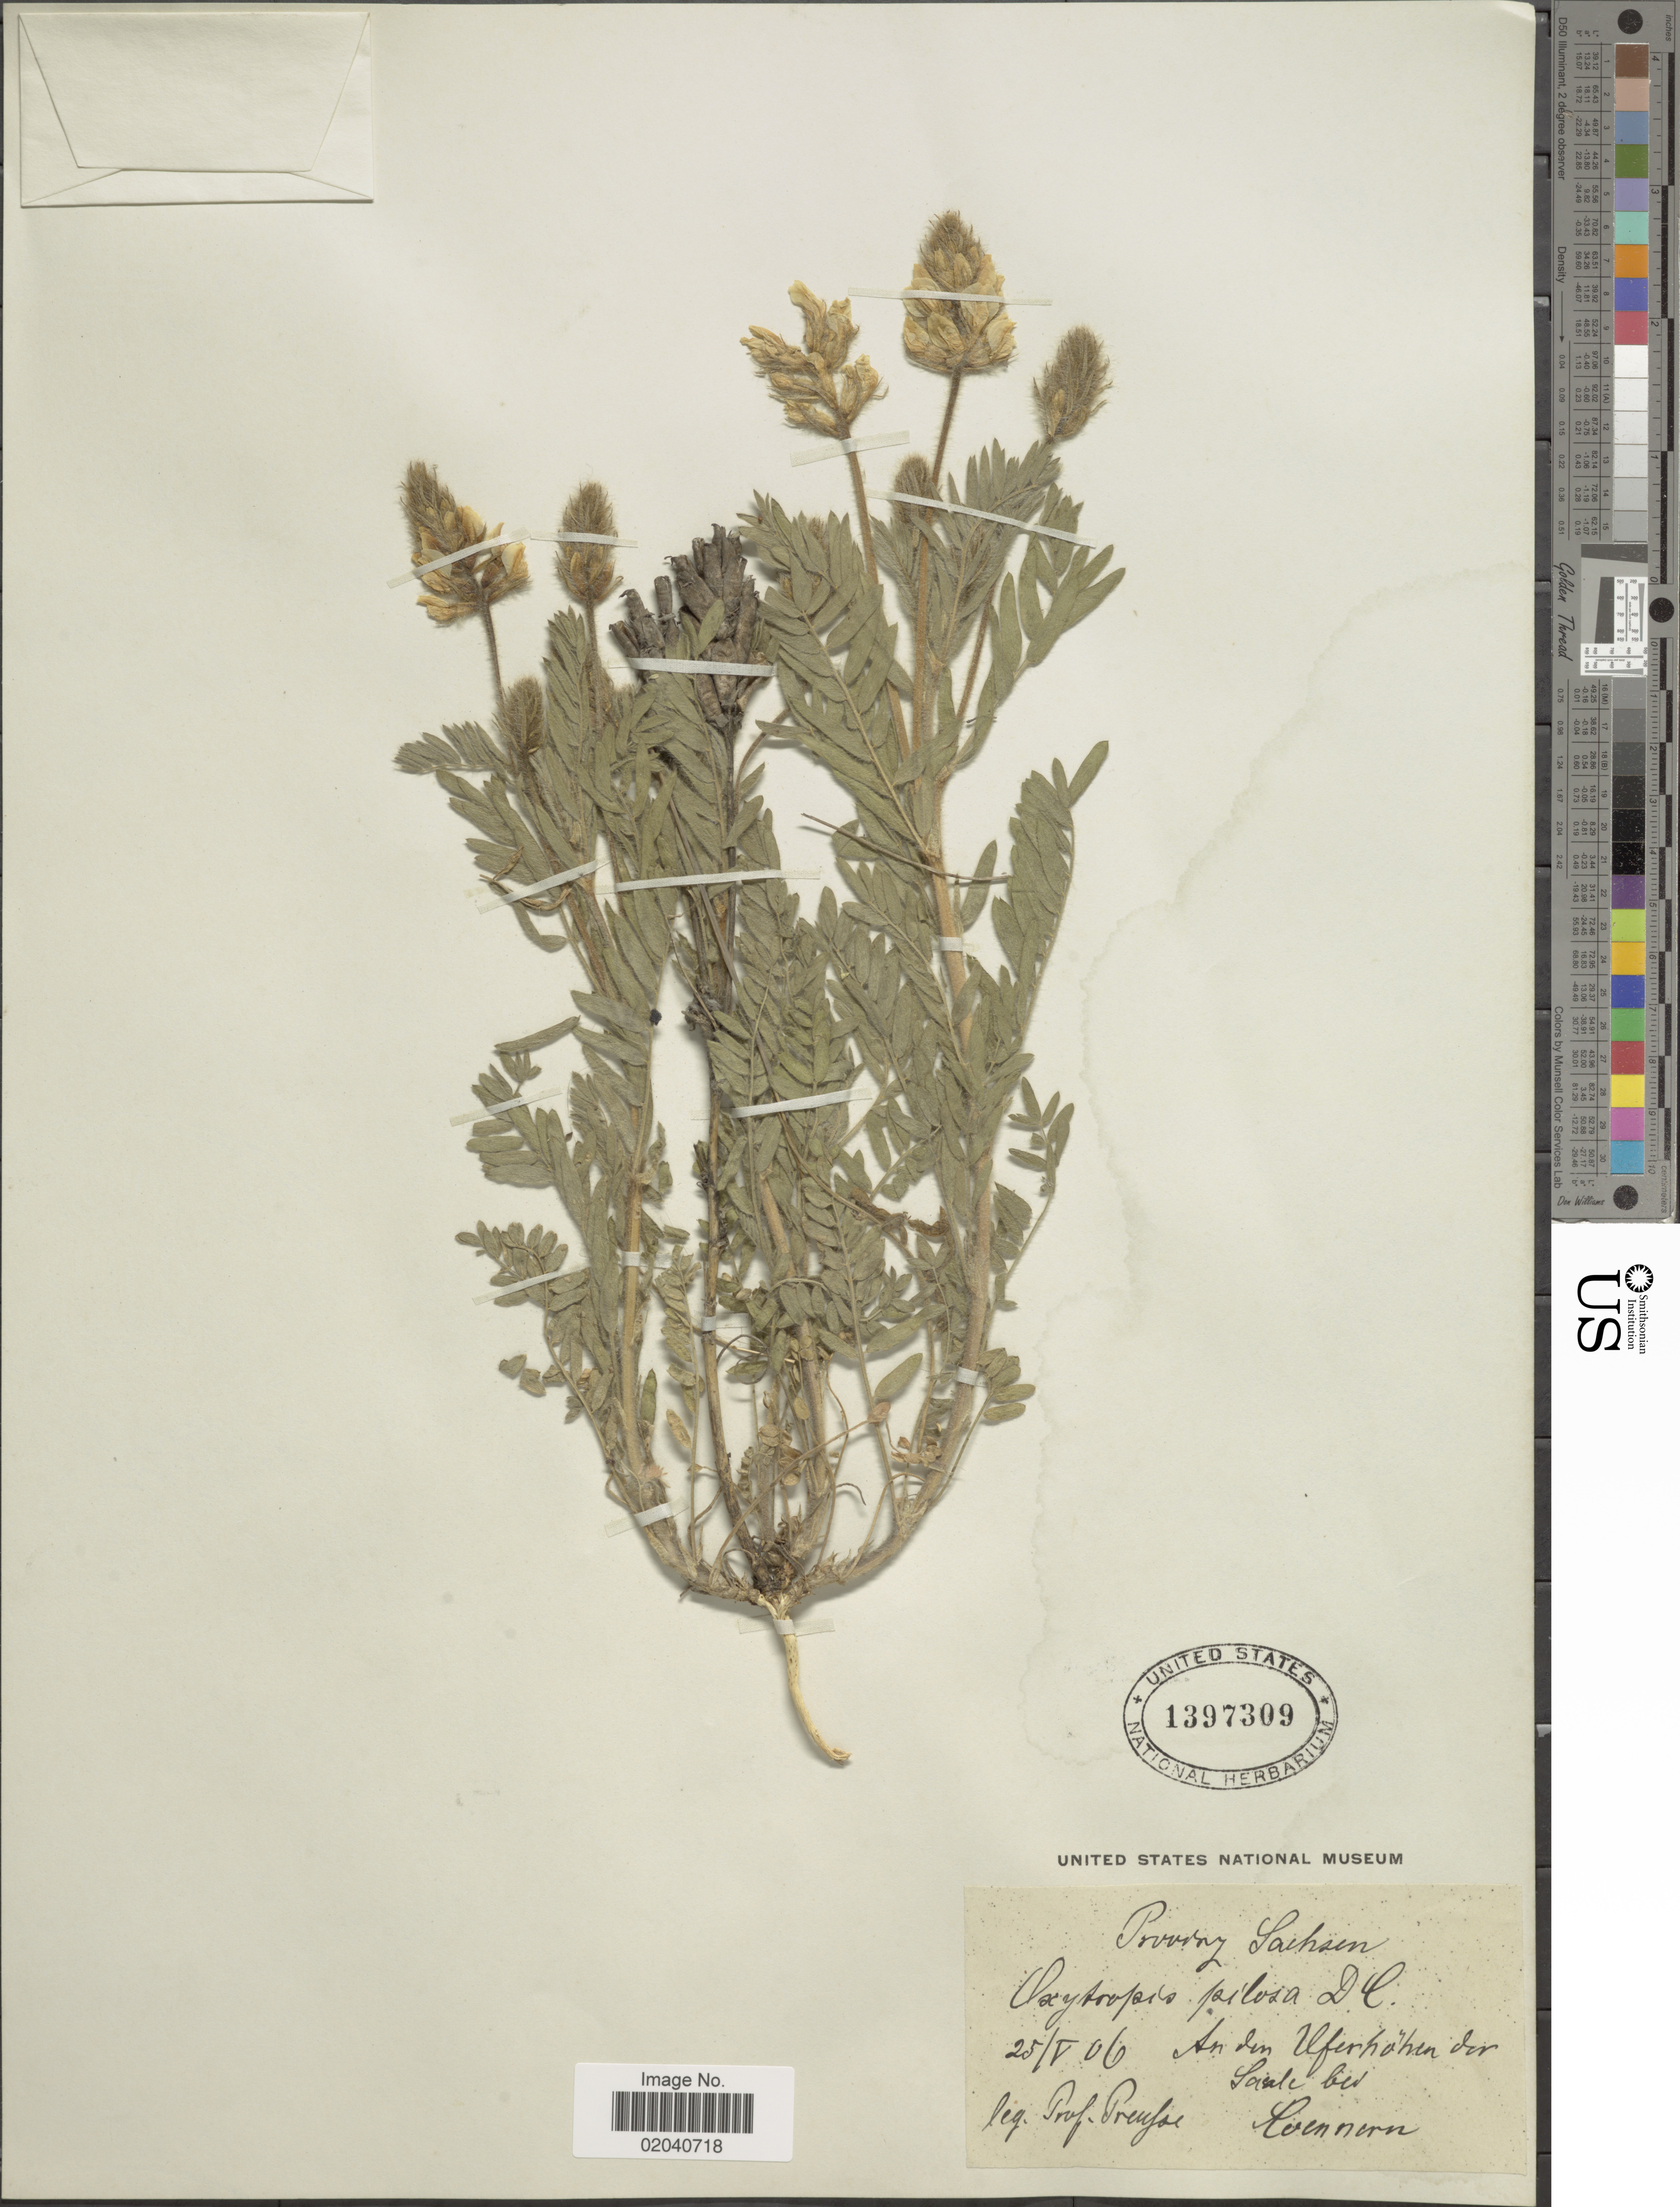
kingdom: Plantae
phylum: Tracheophyta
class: Magnoliopsida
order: Fabales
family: Fabaceae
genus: Oxytropis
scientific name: Oxytropis pilosa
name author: (L.) DC.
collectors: Preusse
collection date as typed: Transcribed d/m/y: 25/5/6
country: Germany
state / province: Sachsen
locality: An den Uferhöhen der Sa [illegible text] bei Coennerm [interpreted]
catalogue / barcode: US 1397309